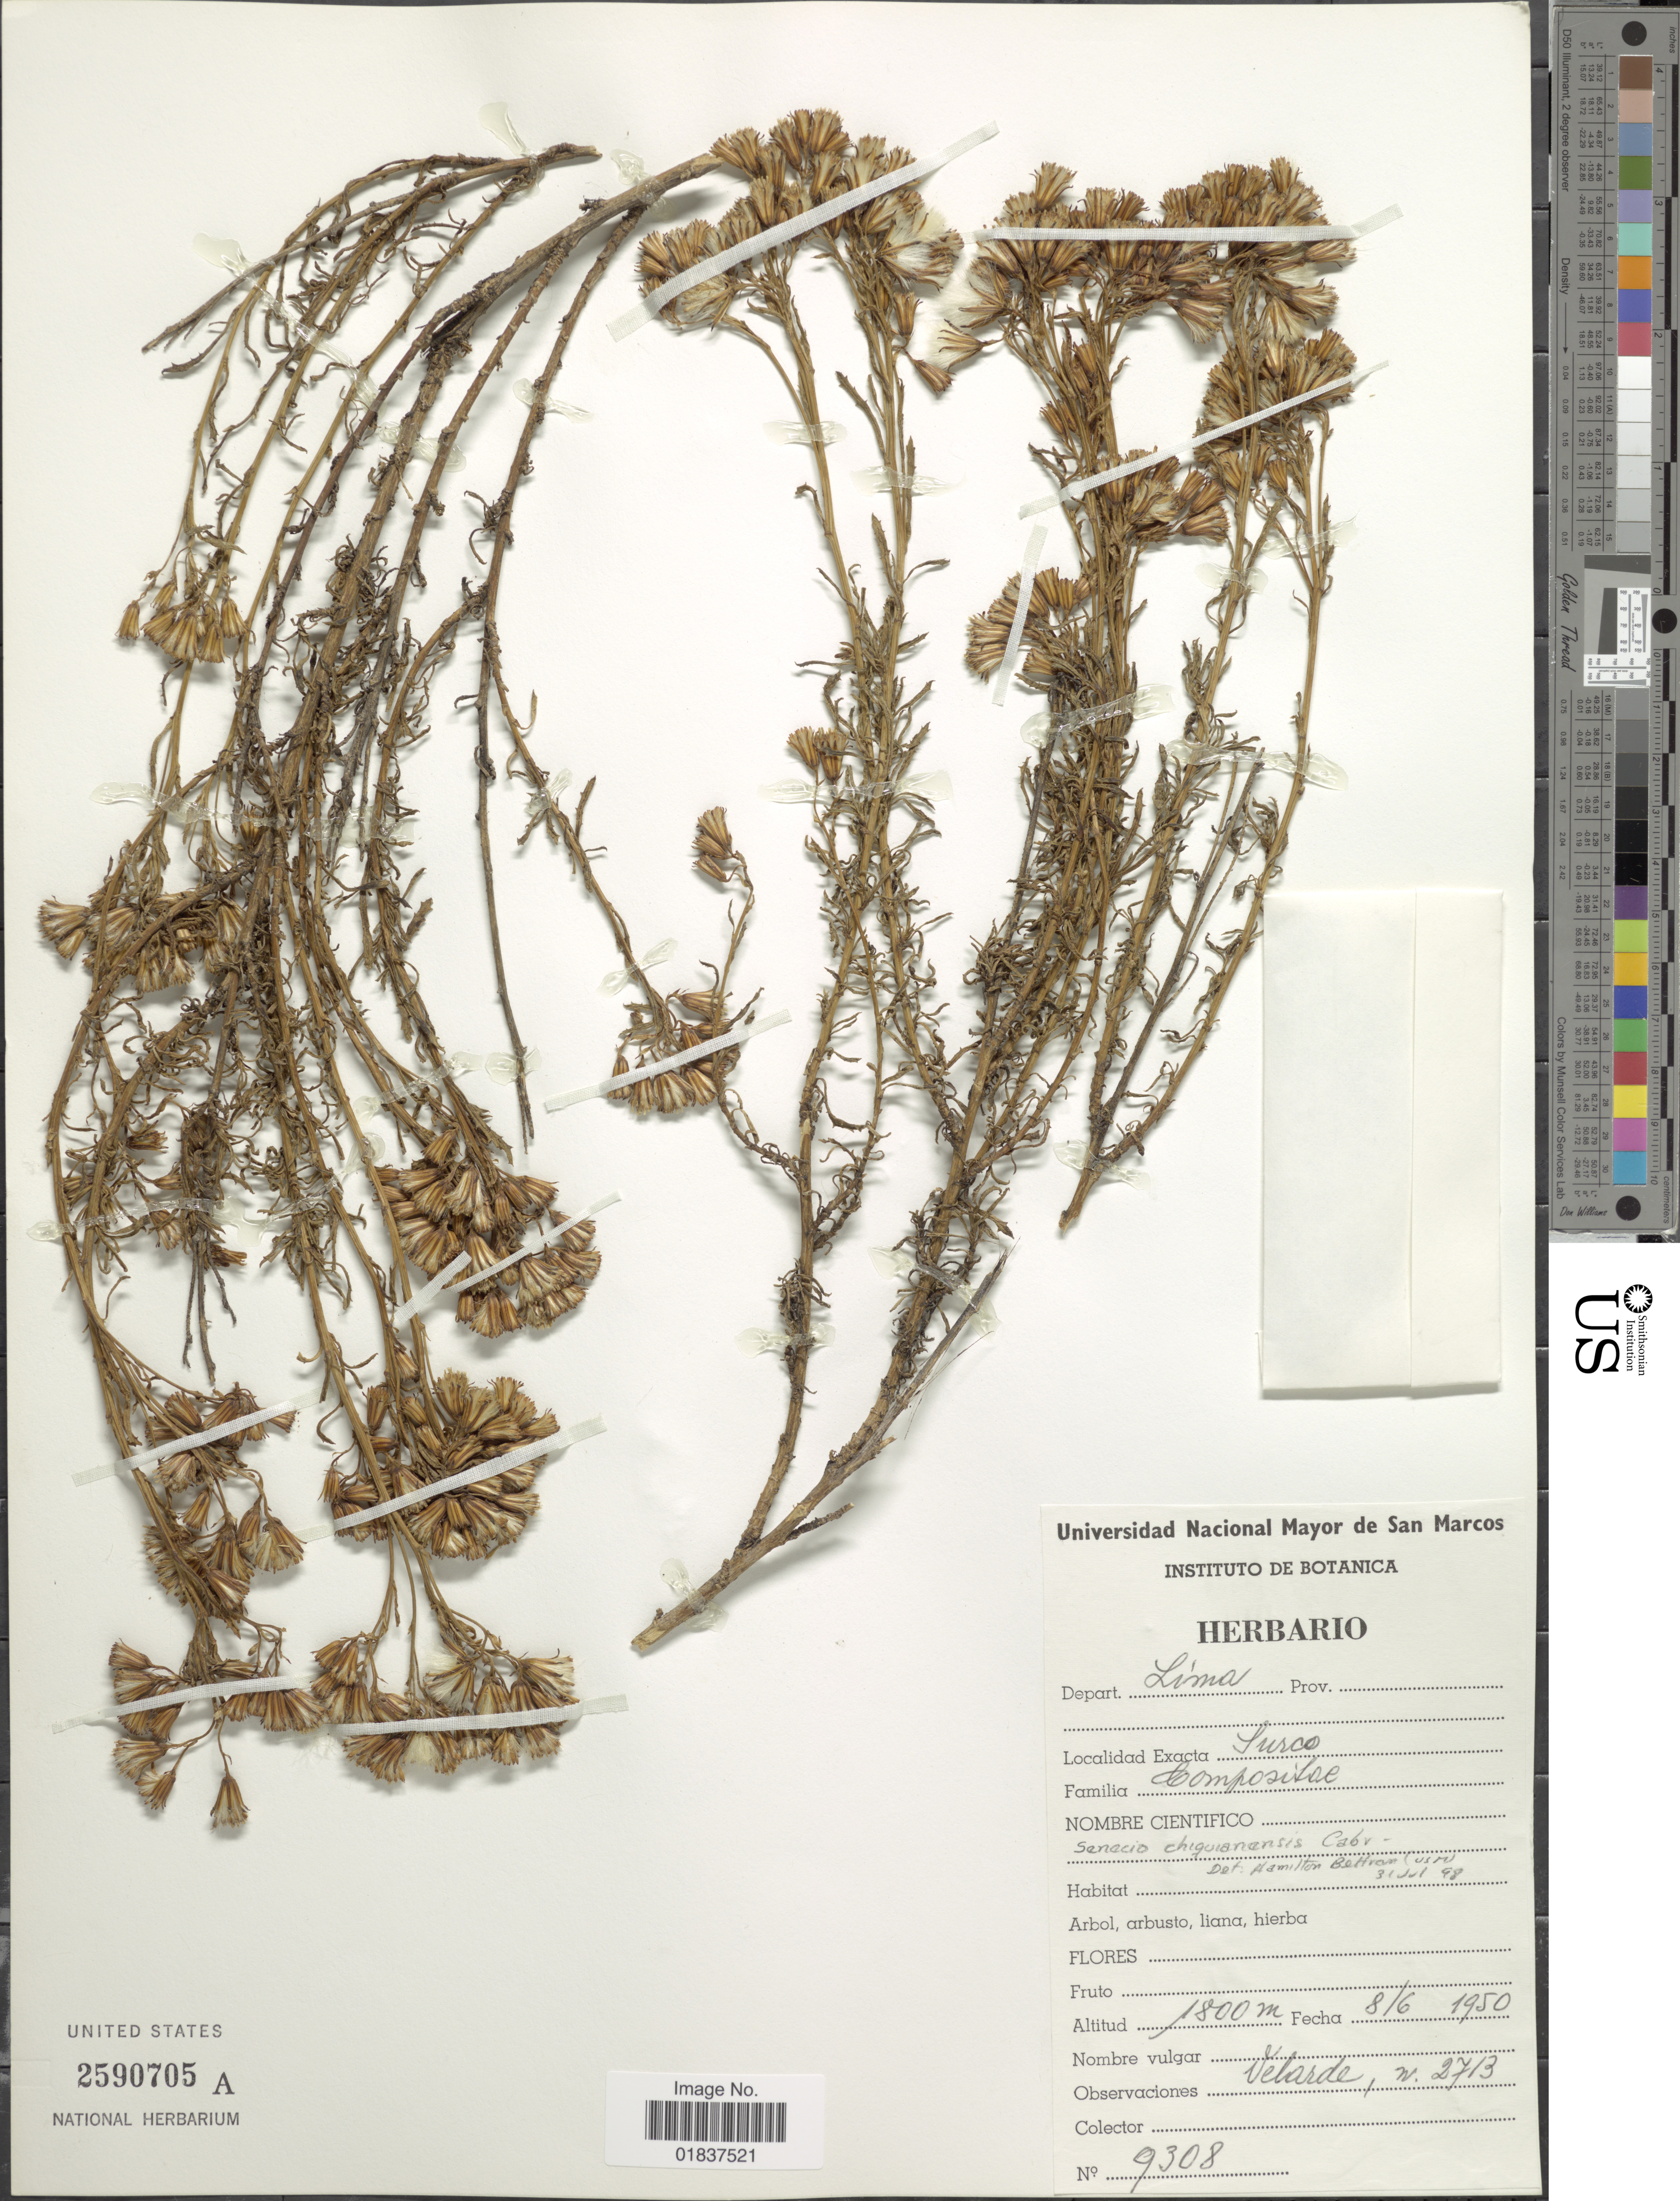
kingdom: Plantae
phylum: Tracheophyta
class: Magnoliopsida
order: Asterales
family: Asteraceae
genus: Senecio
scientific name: Senecio chiquianensis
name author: Cabrera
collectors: -. Velarde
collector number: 2713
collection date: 1950-06-08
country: Peru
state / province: Lima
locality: Surco, Depart. Lima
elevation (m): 1800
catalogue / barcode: US 2590705A